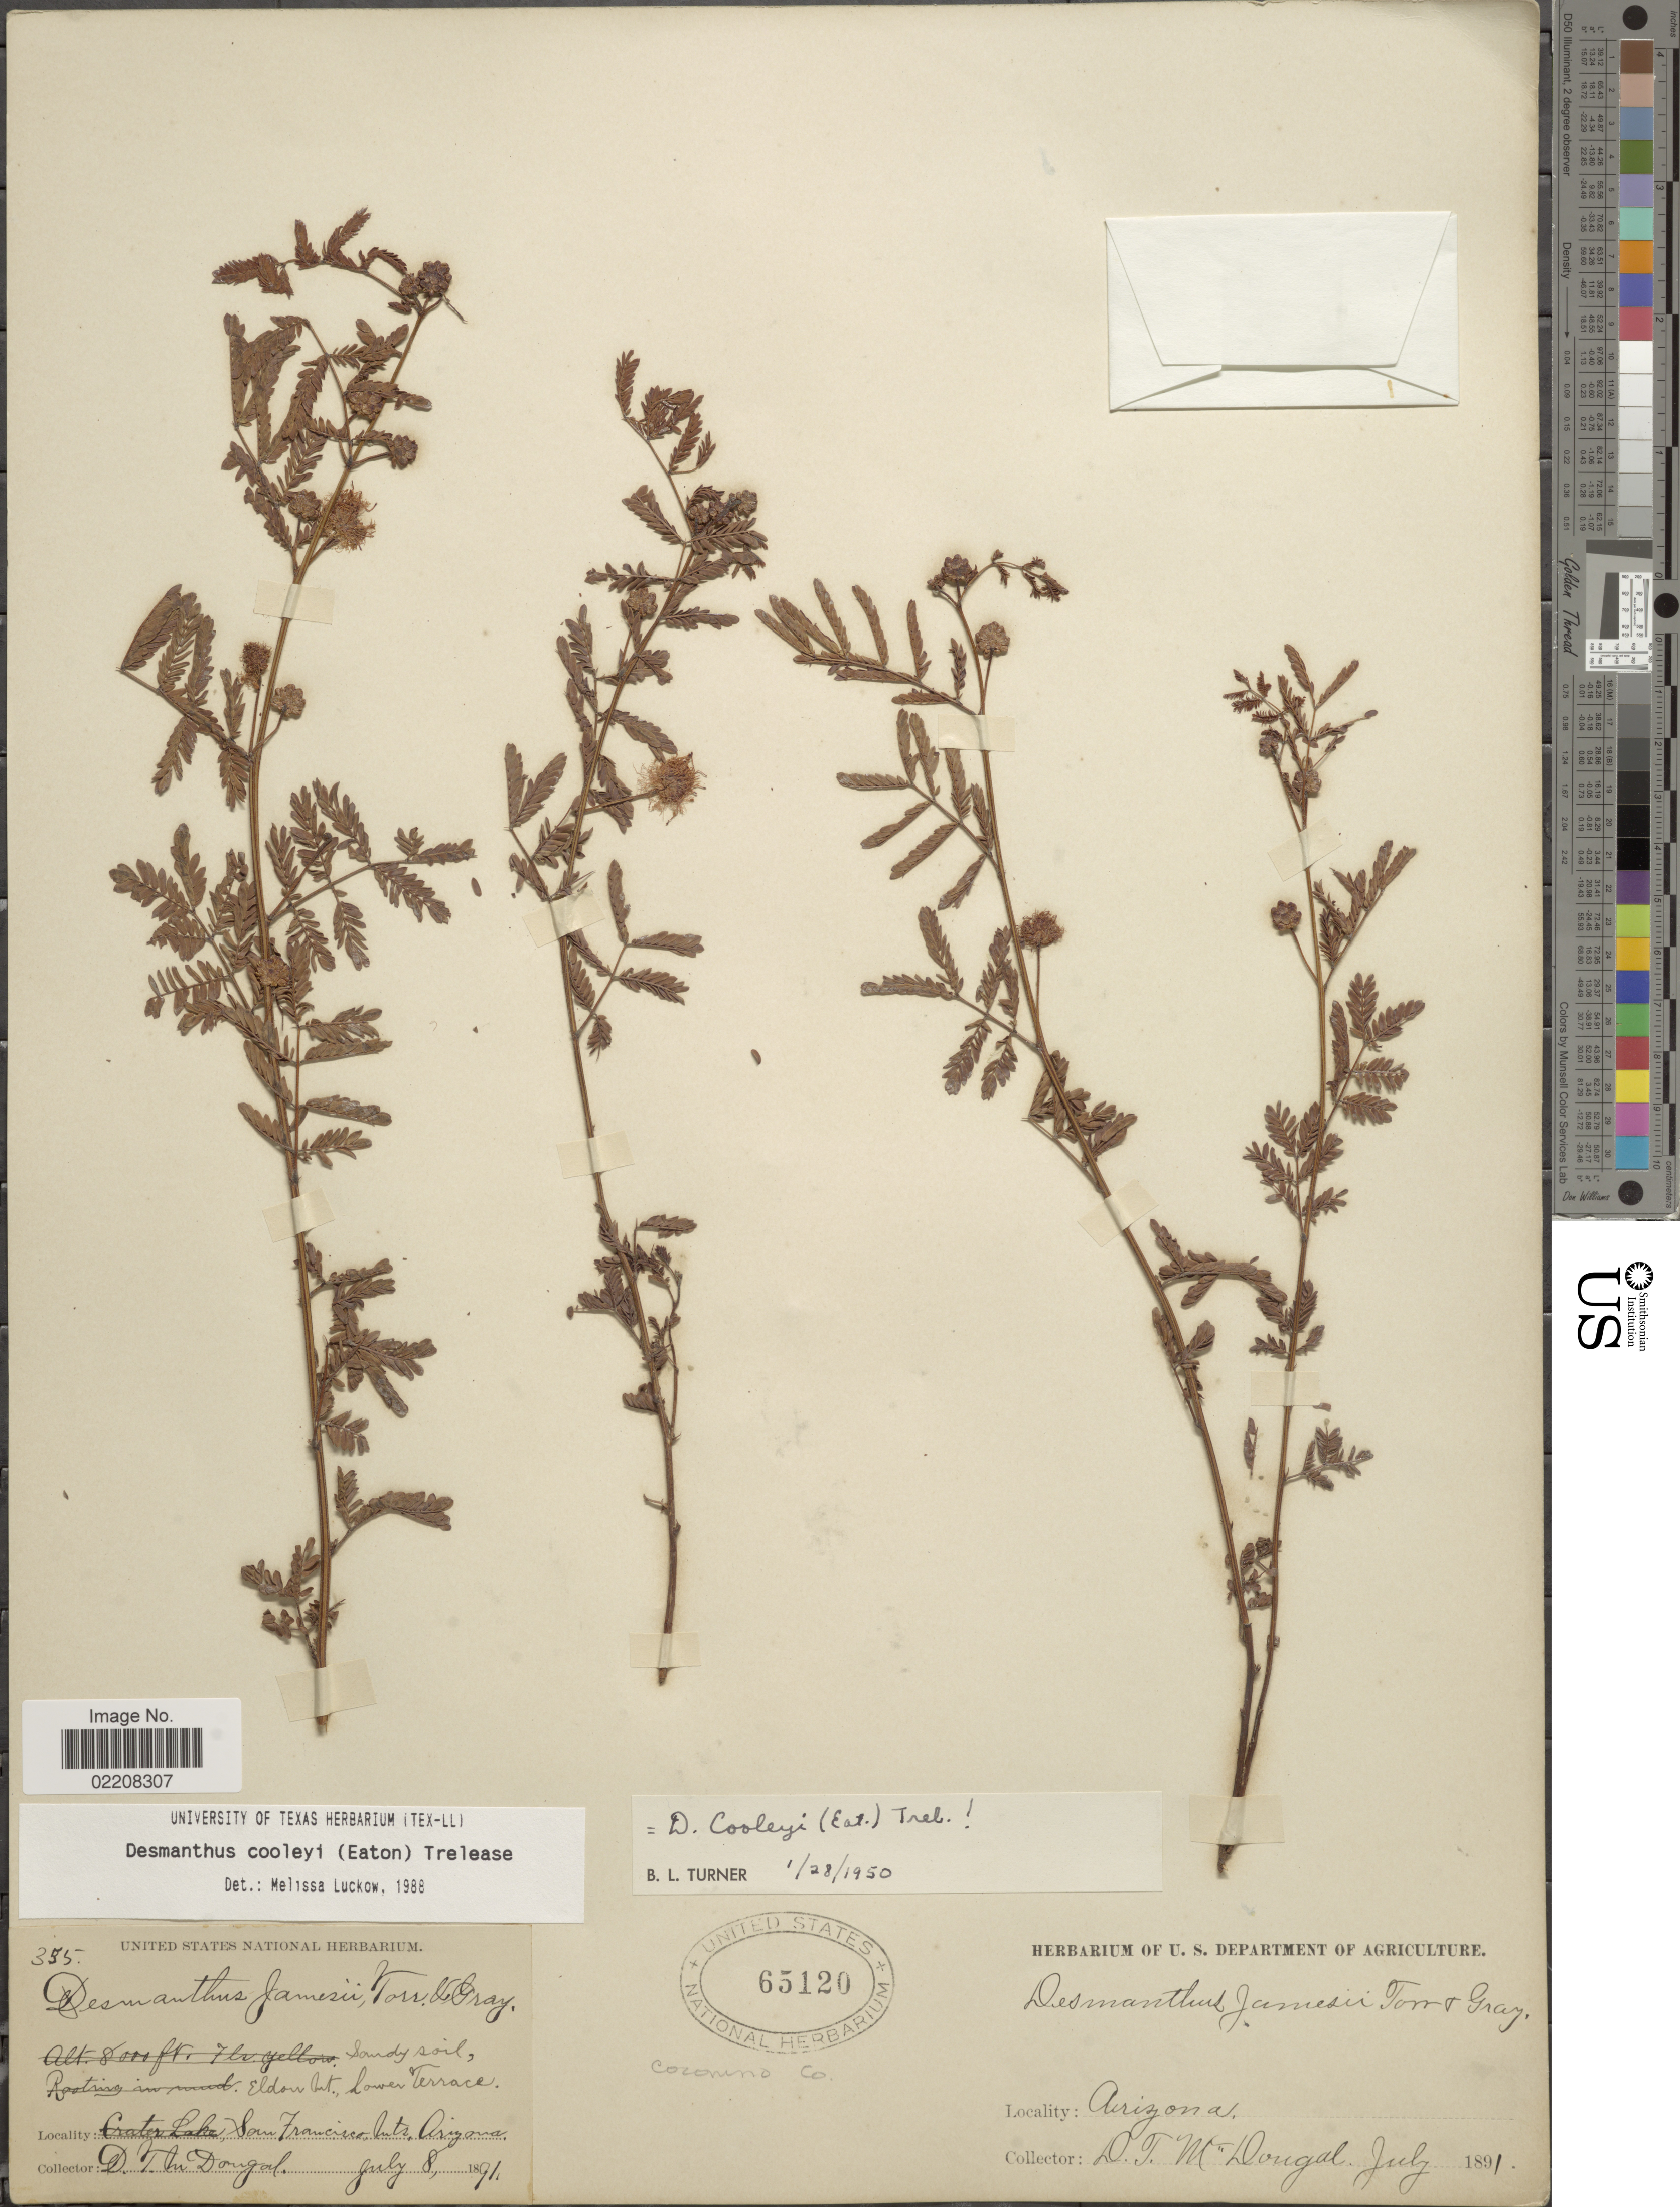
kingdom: Plantae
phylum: Tracheophyta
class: Magnoliopsida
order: Fabales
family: Fabaceae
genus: Desmanthus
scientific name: Desmanthus cooleyi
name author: (Eaton) Trel.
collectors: D. McDougal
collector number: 355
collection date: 1891-07-08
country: United States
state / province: Arizona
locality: Sandy soil, Eldon Mt., Lower Terrace. San Francisco Mts., Arizona. Coconino Co.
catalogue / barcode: US 65120